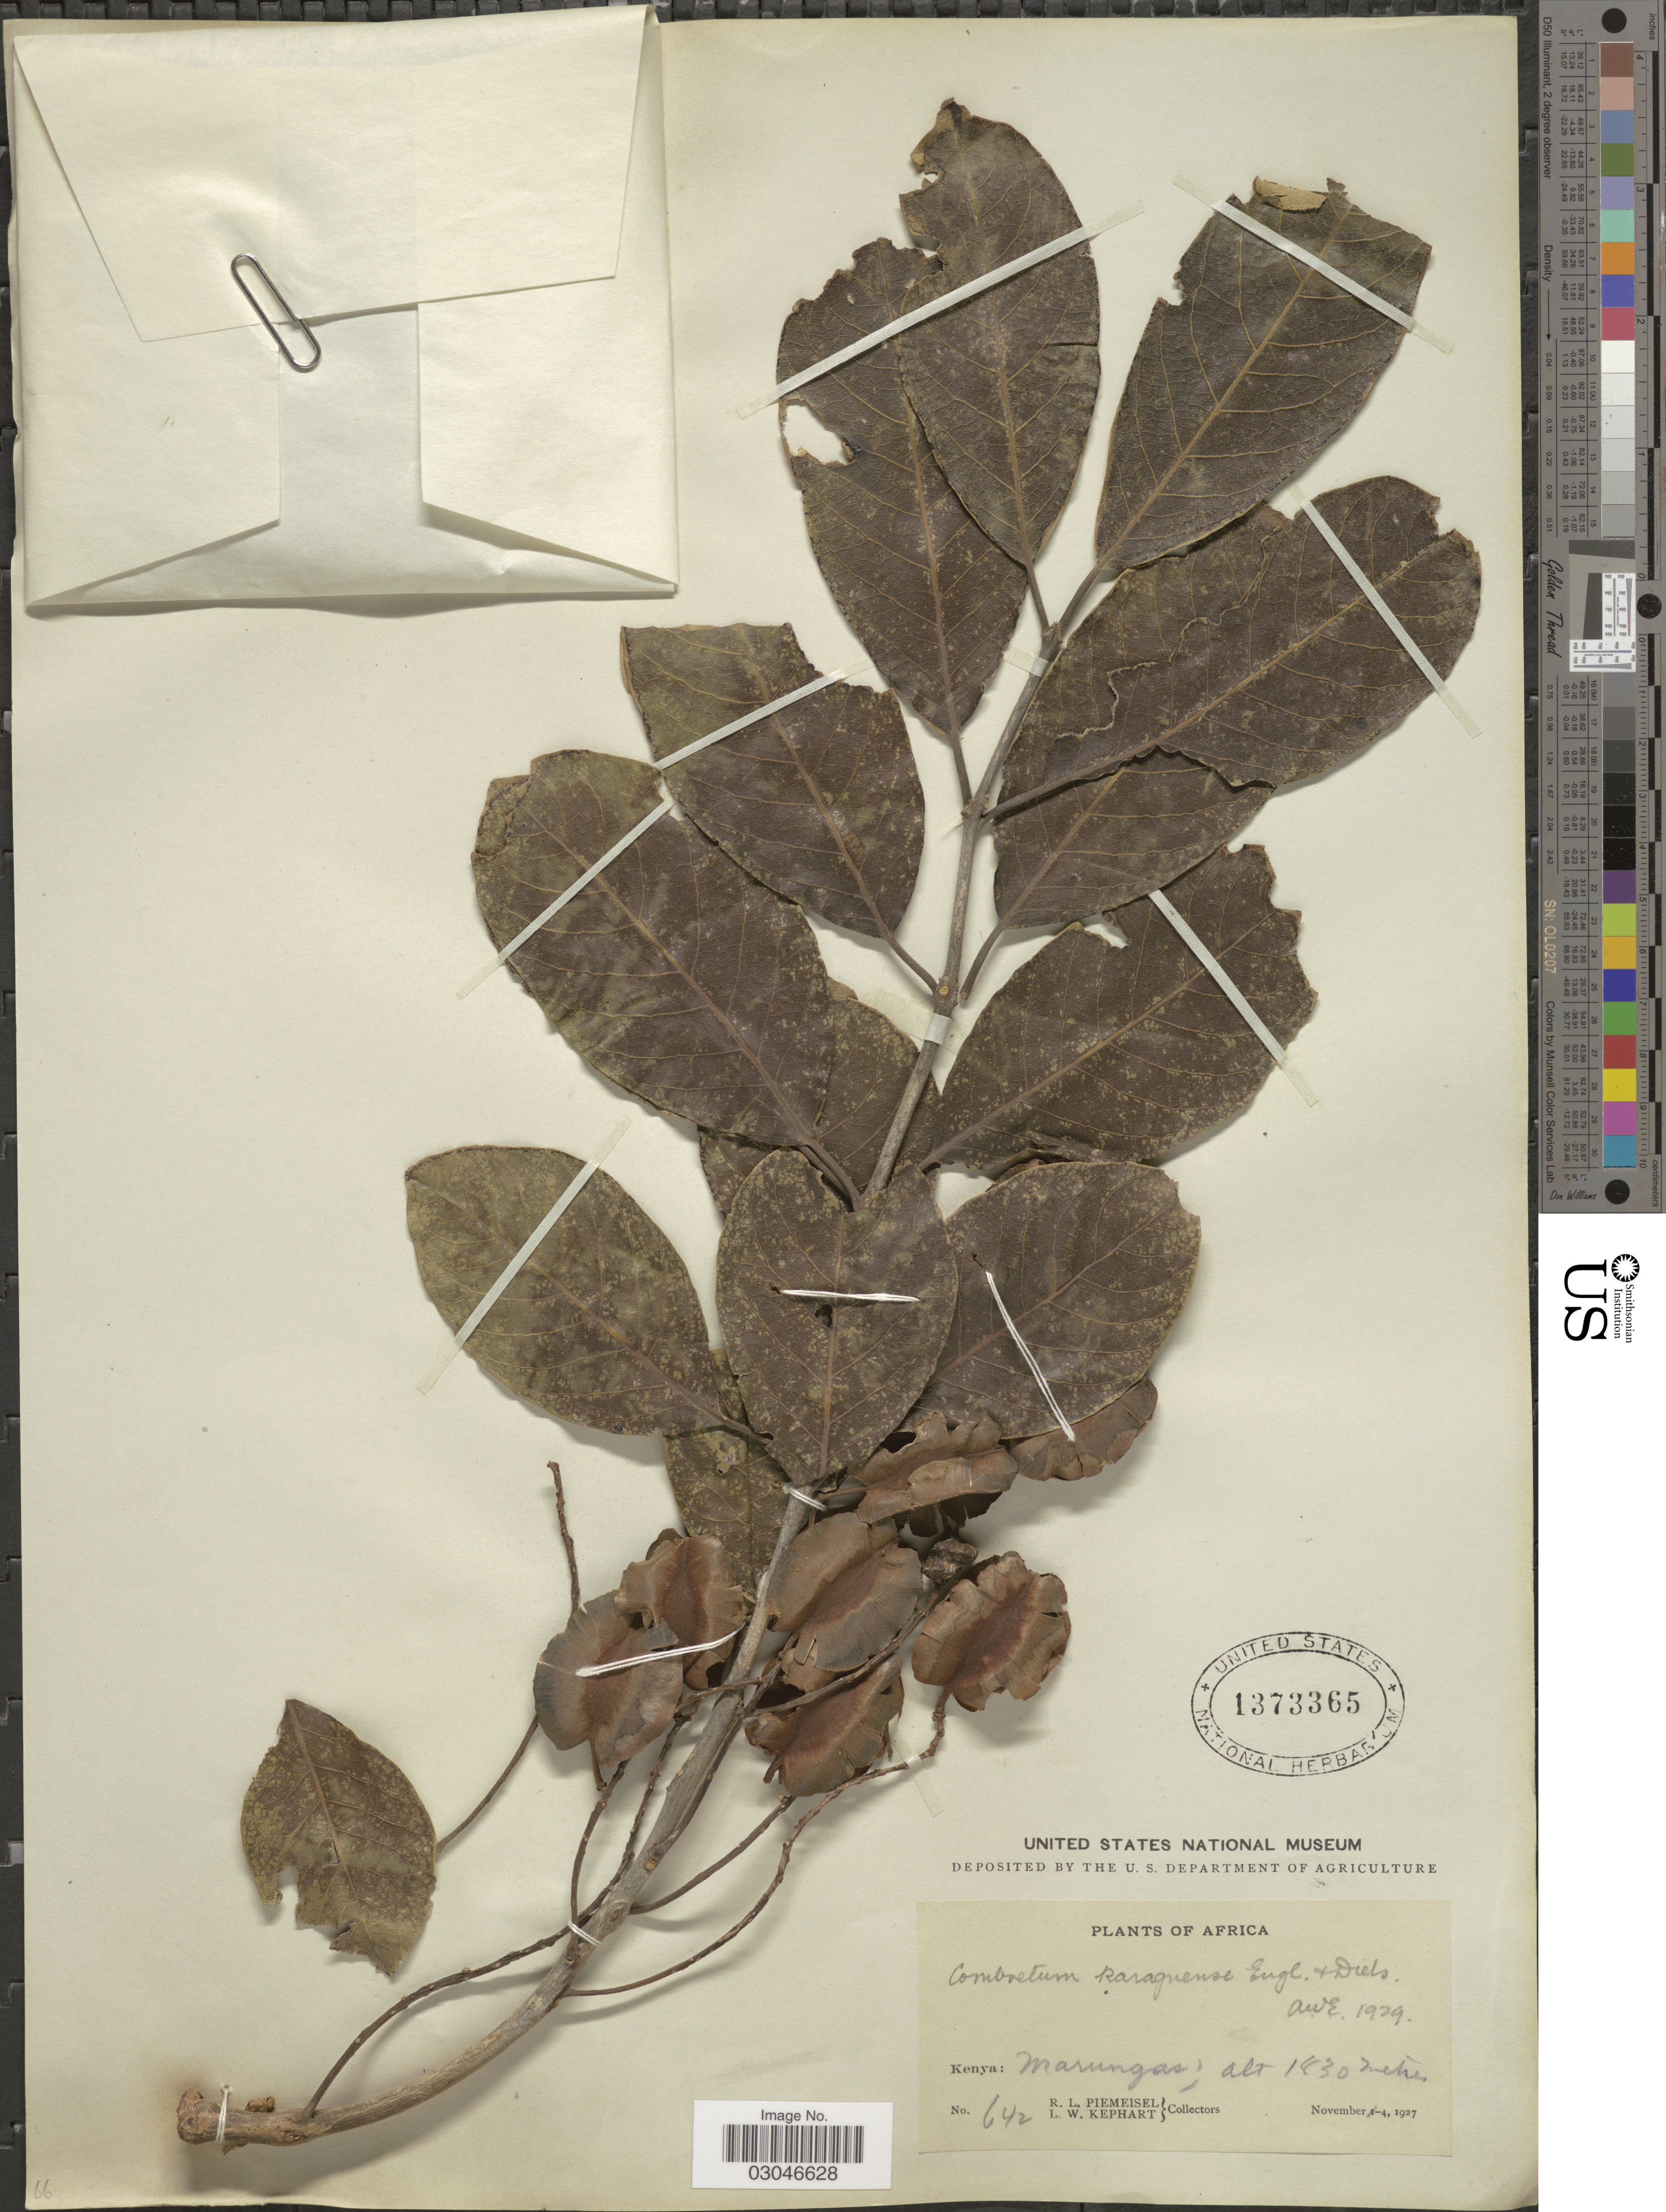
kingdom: Plantae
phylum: Tracheophyta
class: Magnoliopsida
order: Myrtales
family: Combretaceae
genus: Combretum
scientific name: Combretum karaguense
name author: Engl. & Diels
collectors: R. L. Piemeisel & L. W. Kephart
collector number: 642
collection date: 1927-11-04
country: Kenya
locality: Marungas.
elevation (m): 1830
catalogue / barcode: US 1373365